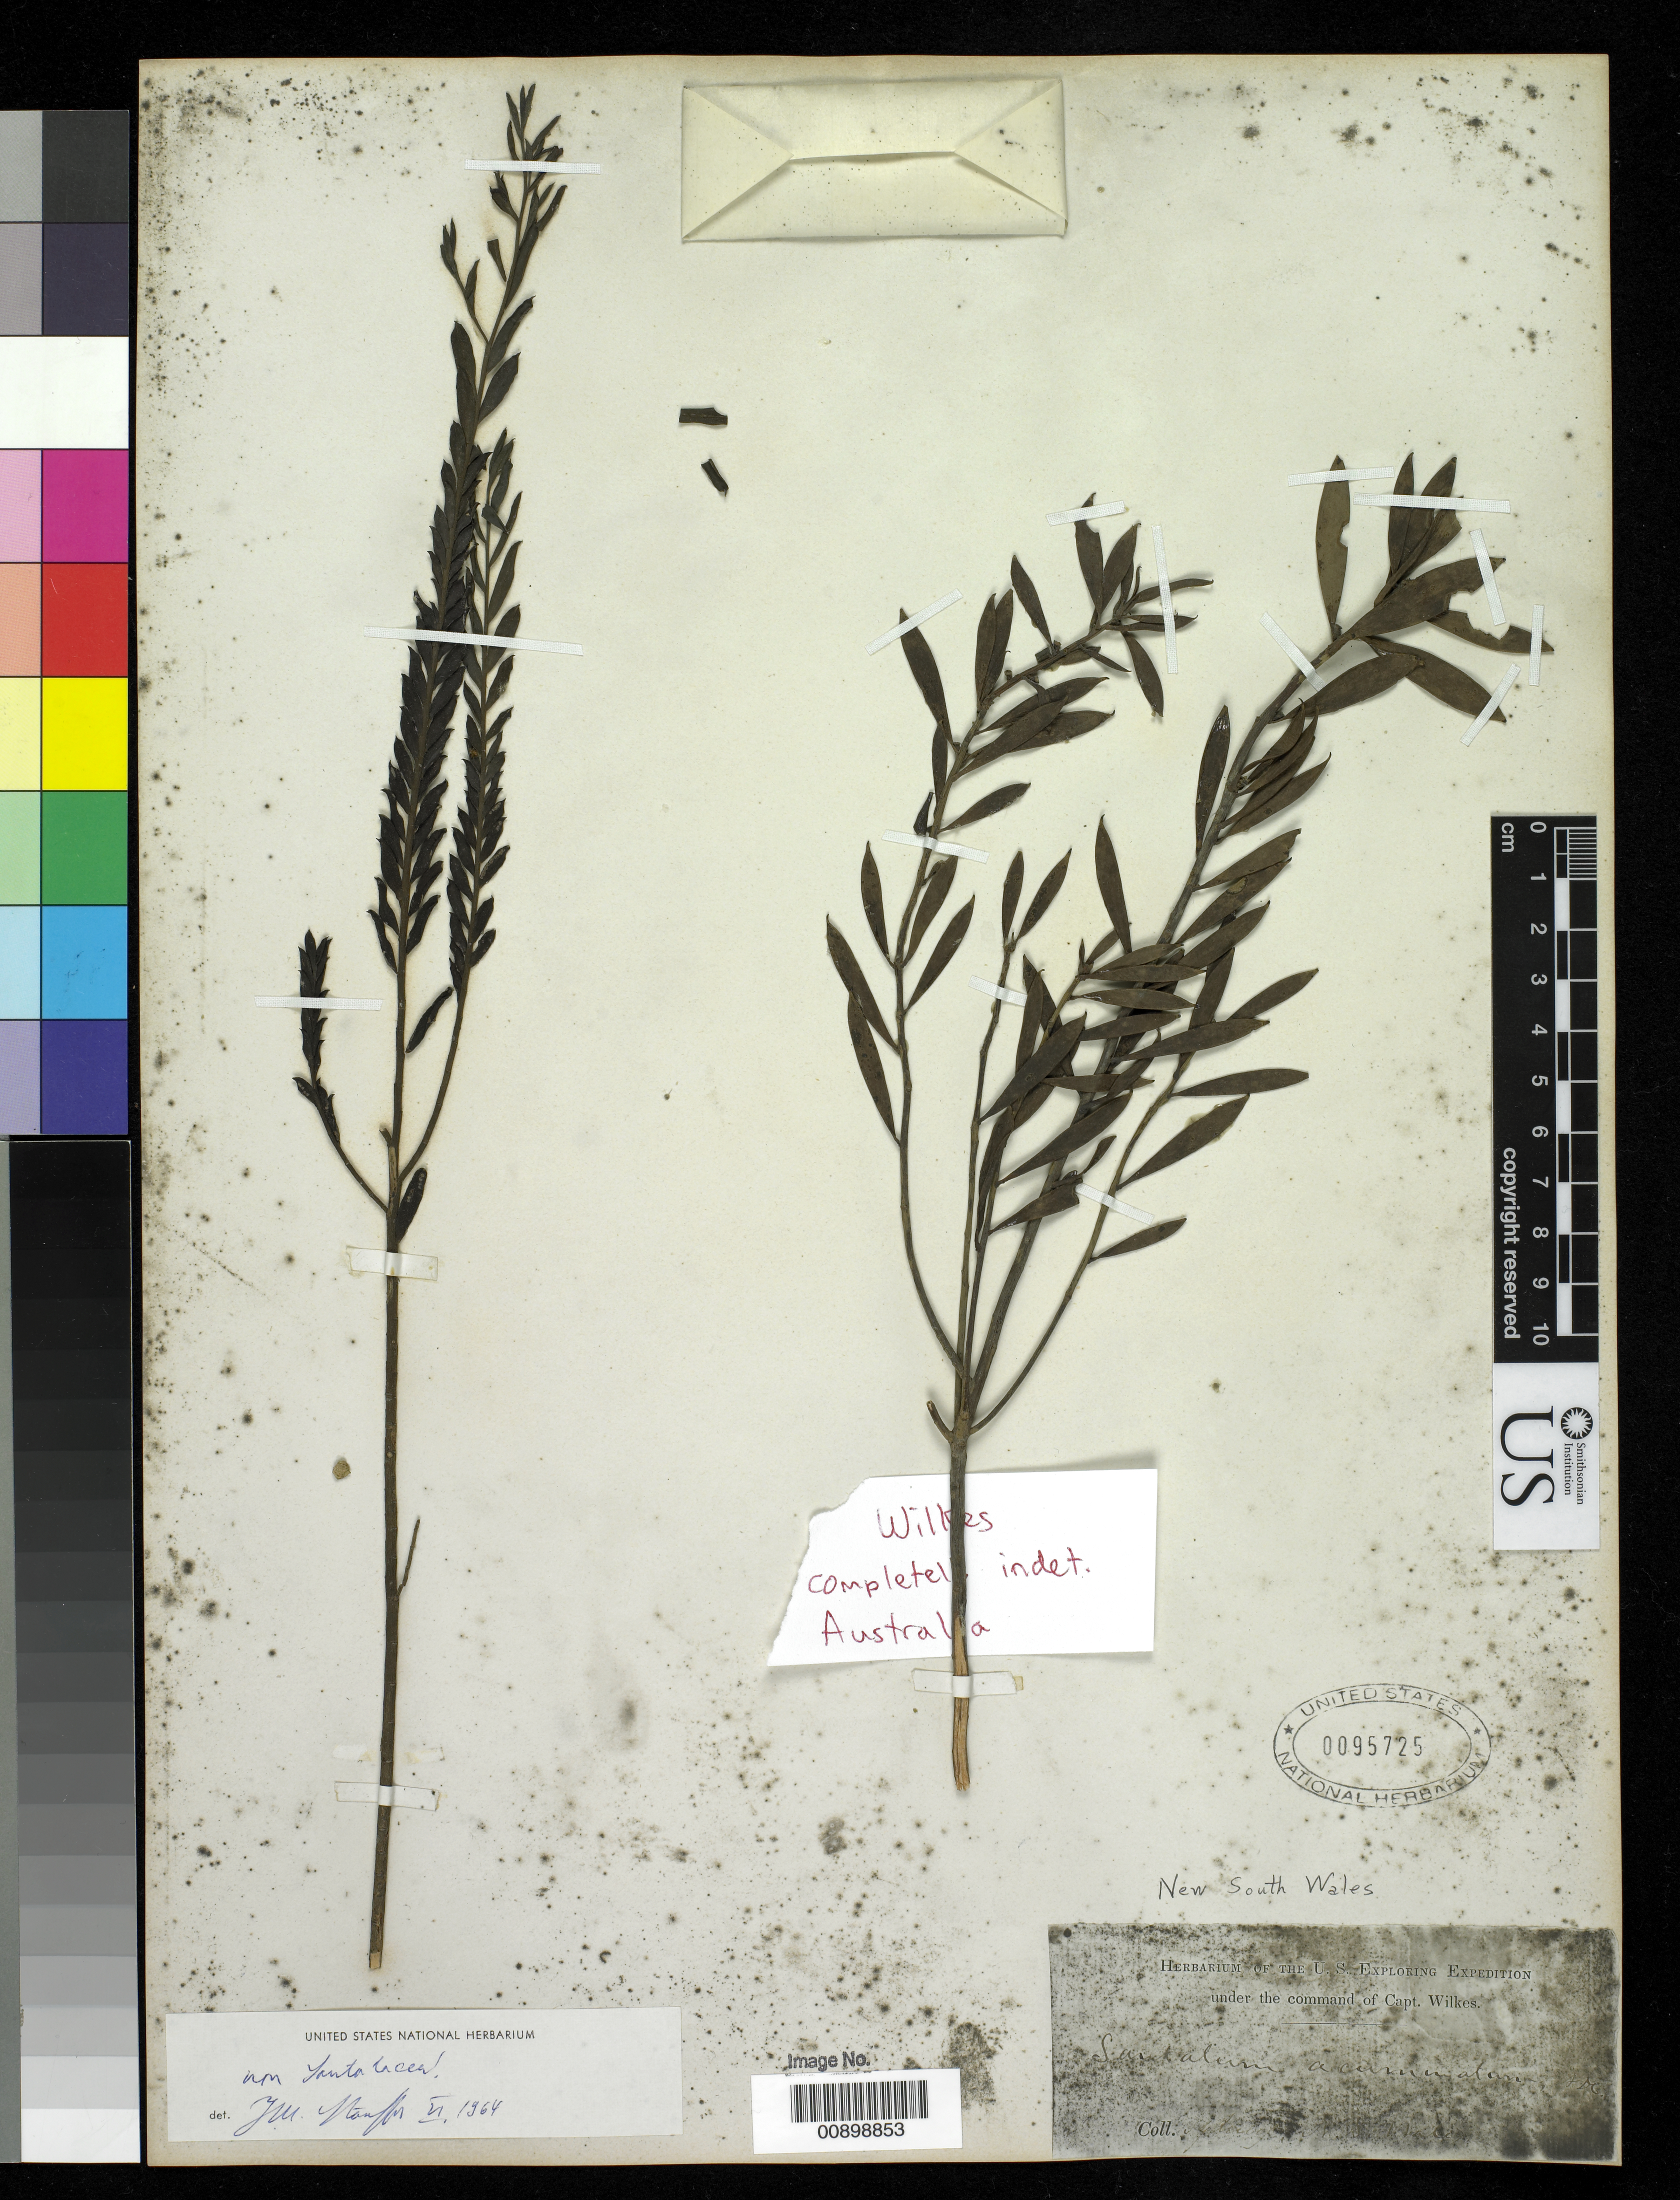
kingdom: Plantae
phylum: Tracheophyta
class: Magnoliopsida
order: Santalales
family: Santalaceae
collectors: Wilkes Explor. Exped.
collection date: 1838/1842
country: Australia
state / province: New South Wales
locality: N.S. Wales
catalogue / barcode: US 95725